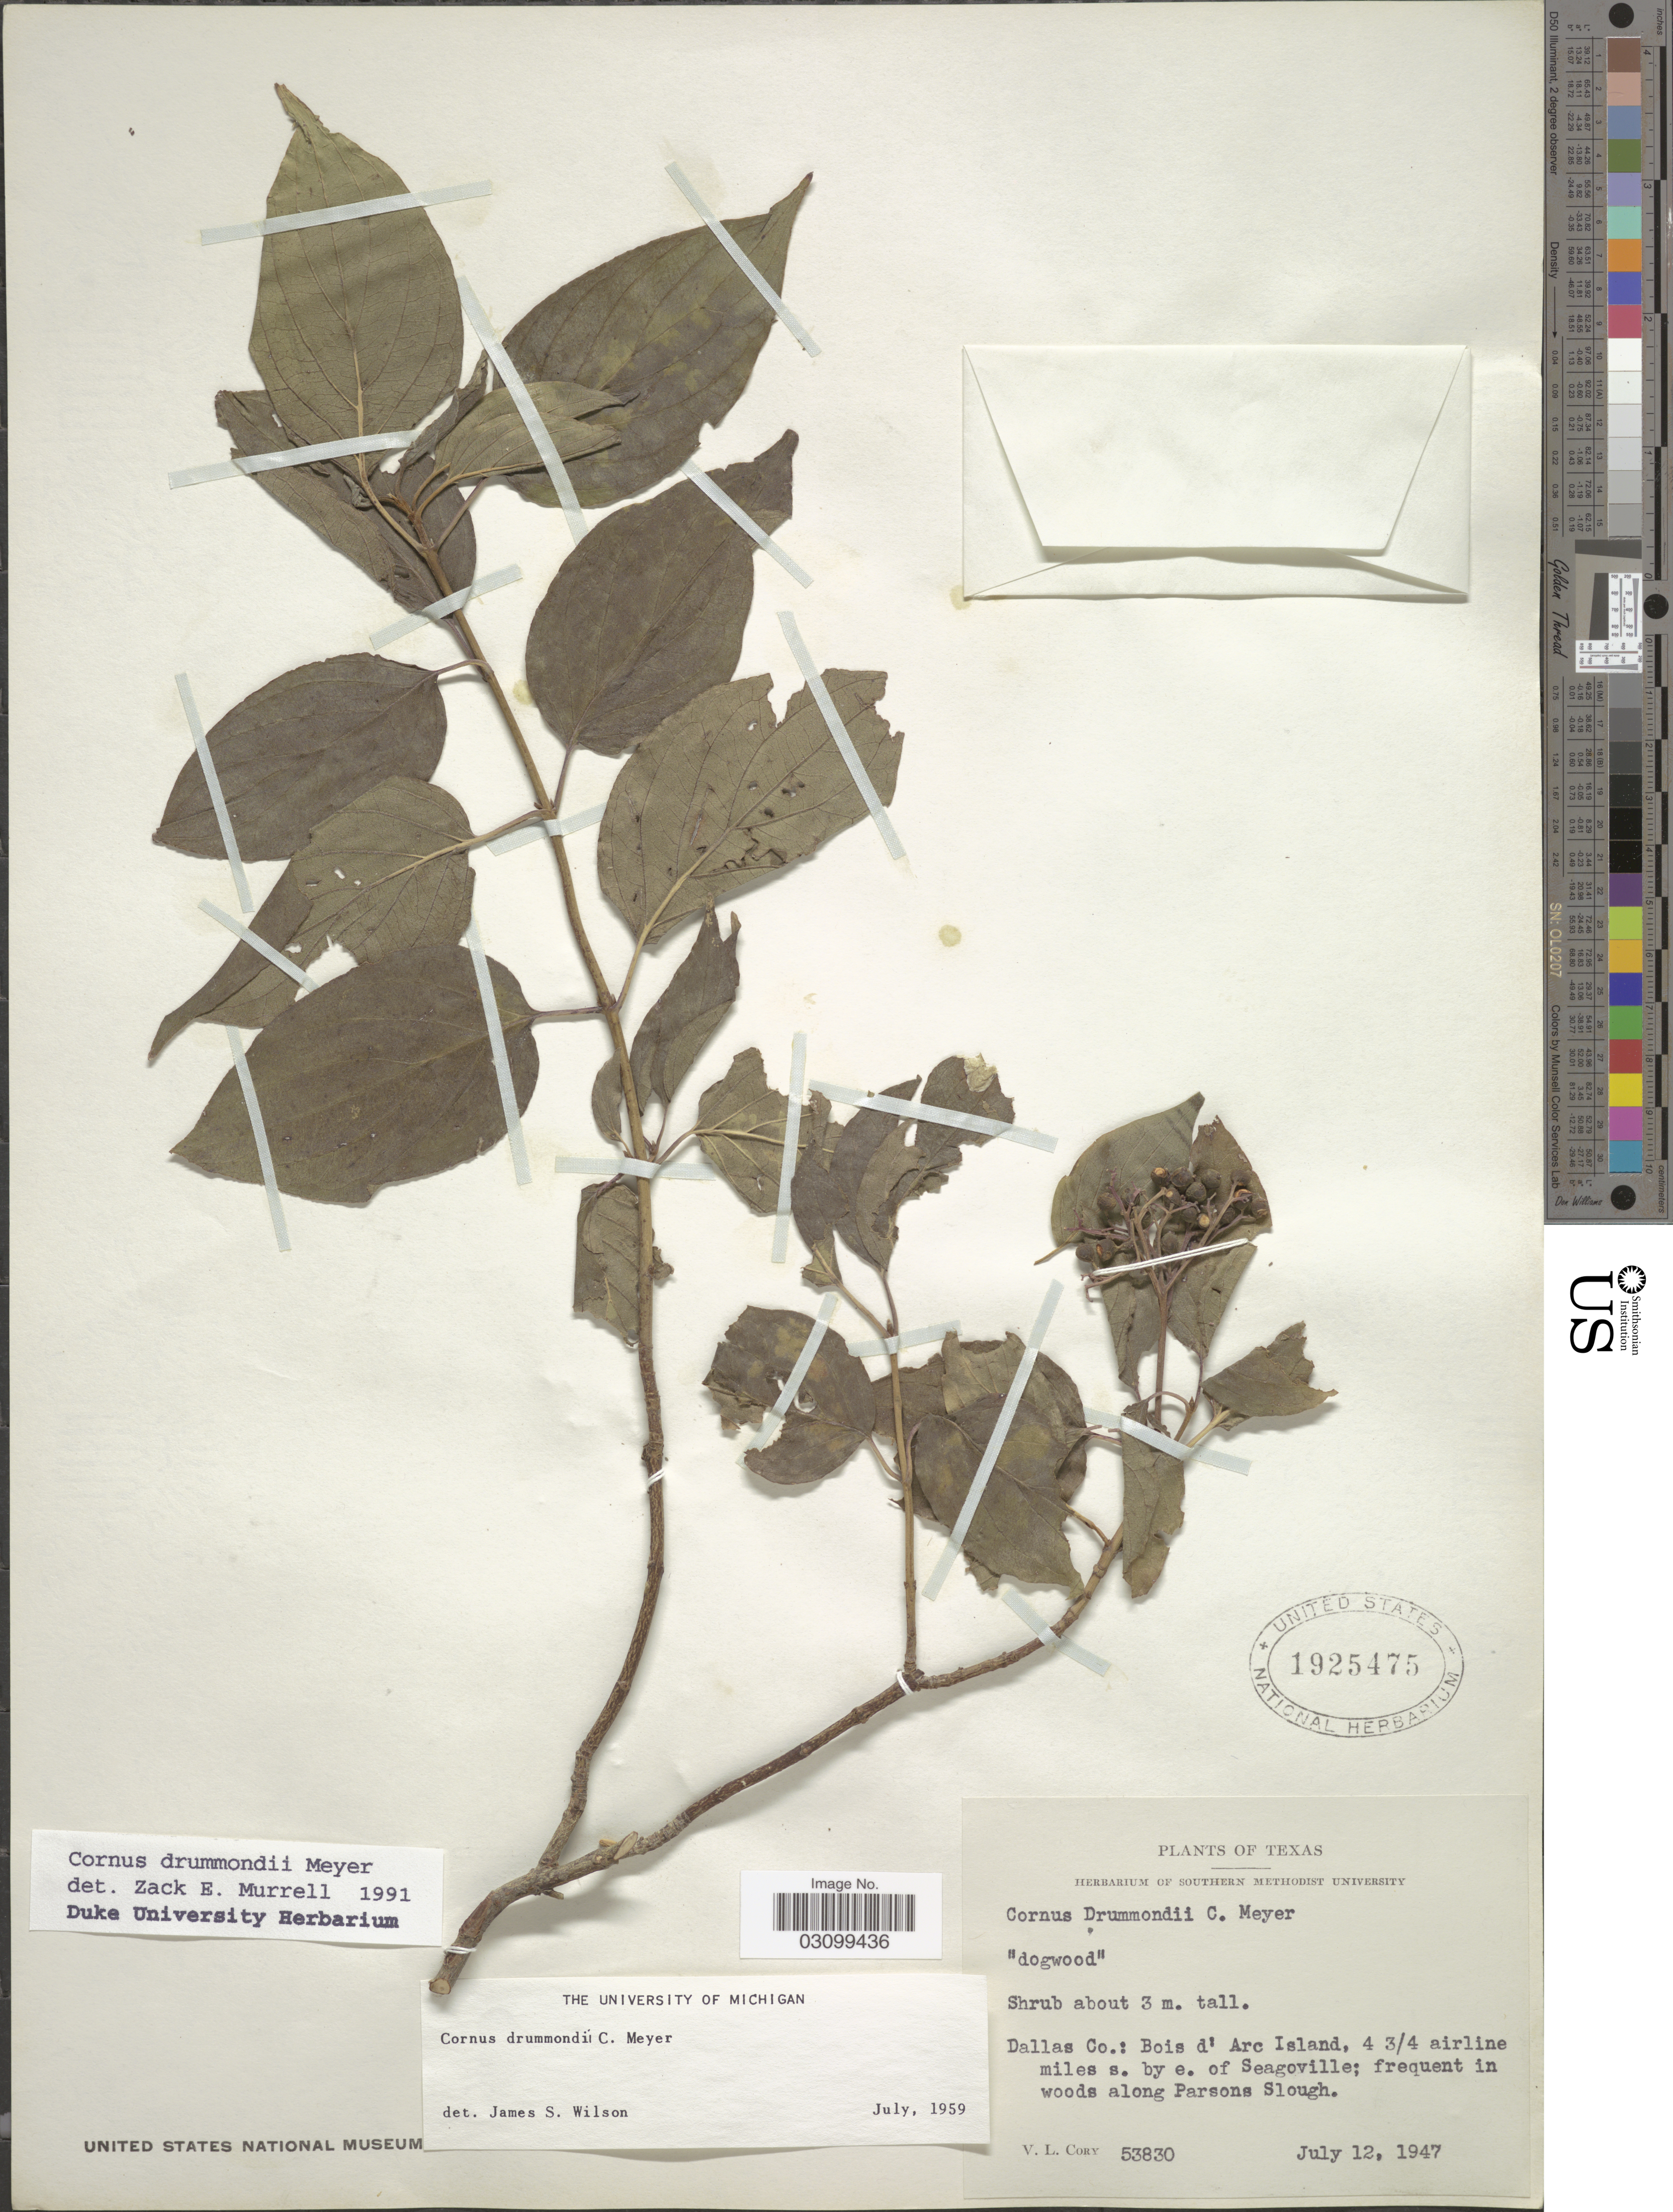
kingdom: Plantae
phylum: Tracheophyta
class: Magnoliopsida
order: Cornales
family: Cornaceae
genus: Cornus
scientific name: Cornus drummondii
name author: C.A. Mey.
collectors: V. Cory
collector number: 53830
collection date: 1947-07-12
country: United States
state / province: Texas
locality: Dallas Co.: Bois d'Arc Island, 4 3/4 airline miles s. by e. of Seagoville; frequent in woods along Parson Slough.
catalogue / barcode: US 1925475